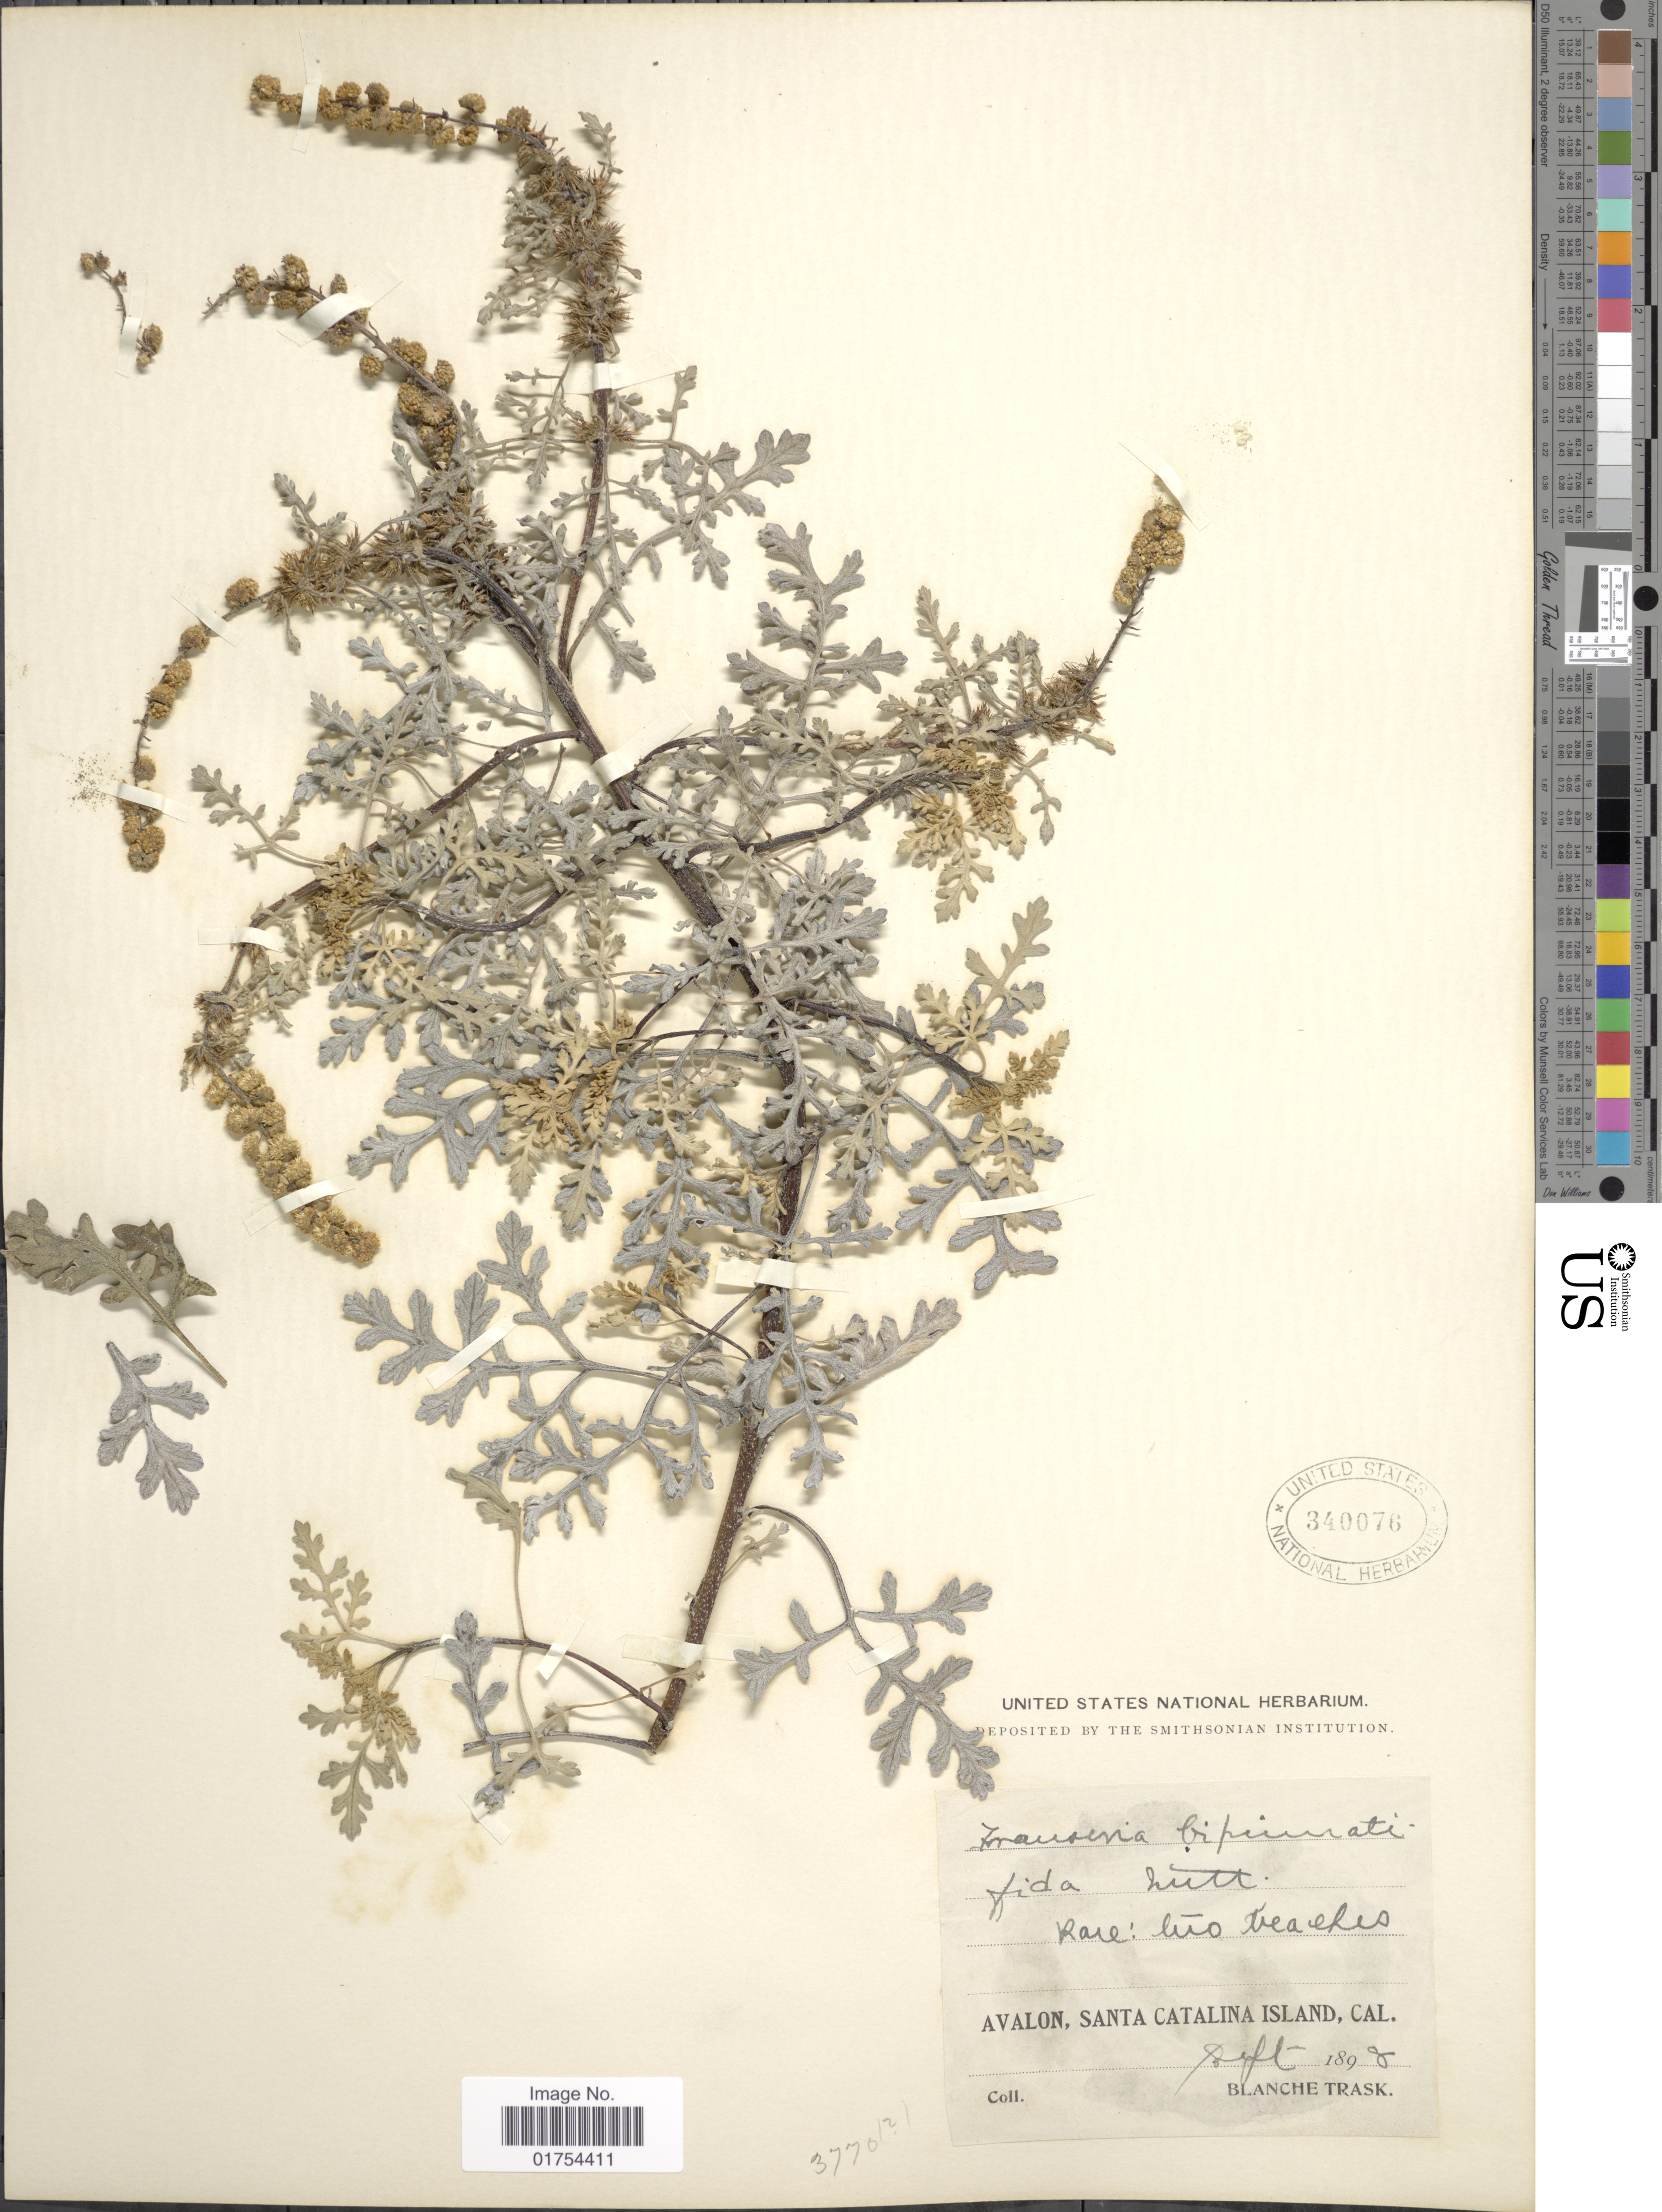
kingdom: Plantae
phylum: Tracheophyta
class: Magnoliopsida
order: Asterales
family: Asteraceae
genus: Franseria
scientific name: Franseria bipinnatifida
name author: (A. Gray) A. Gray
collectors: B. Trask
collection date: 1898-09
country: United States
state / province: California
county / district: Los Angeles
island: Santa Catalina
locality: Avalon, Santa Catalina Island, Cal.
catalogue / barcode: US 340076